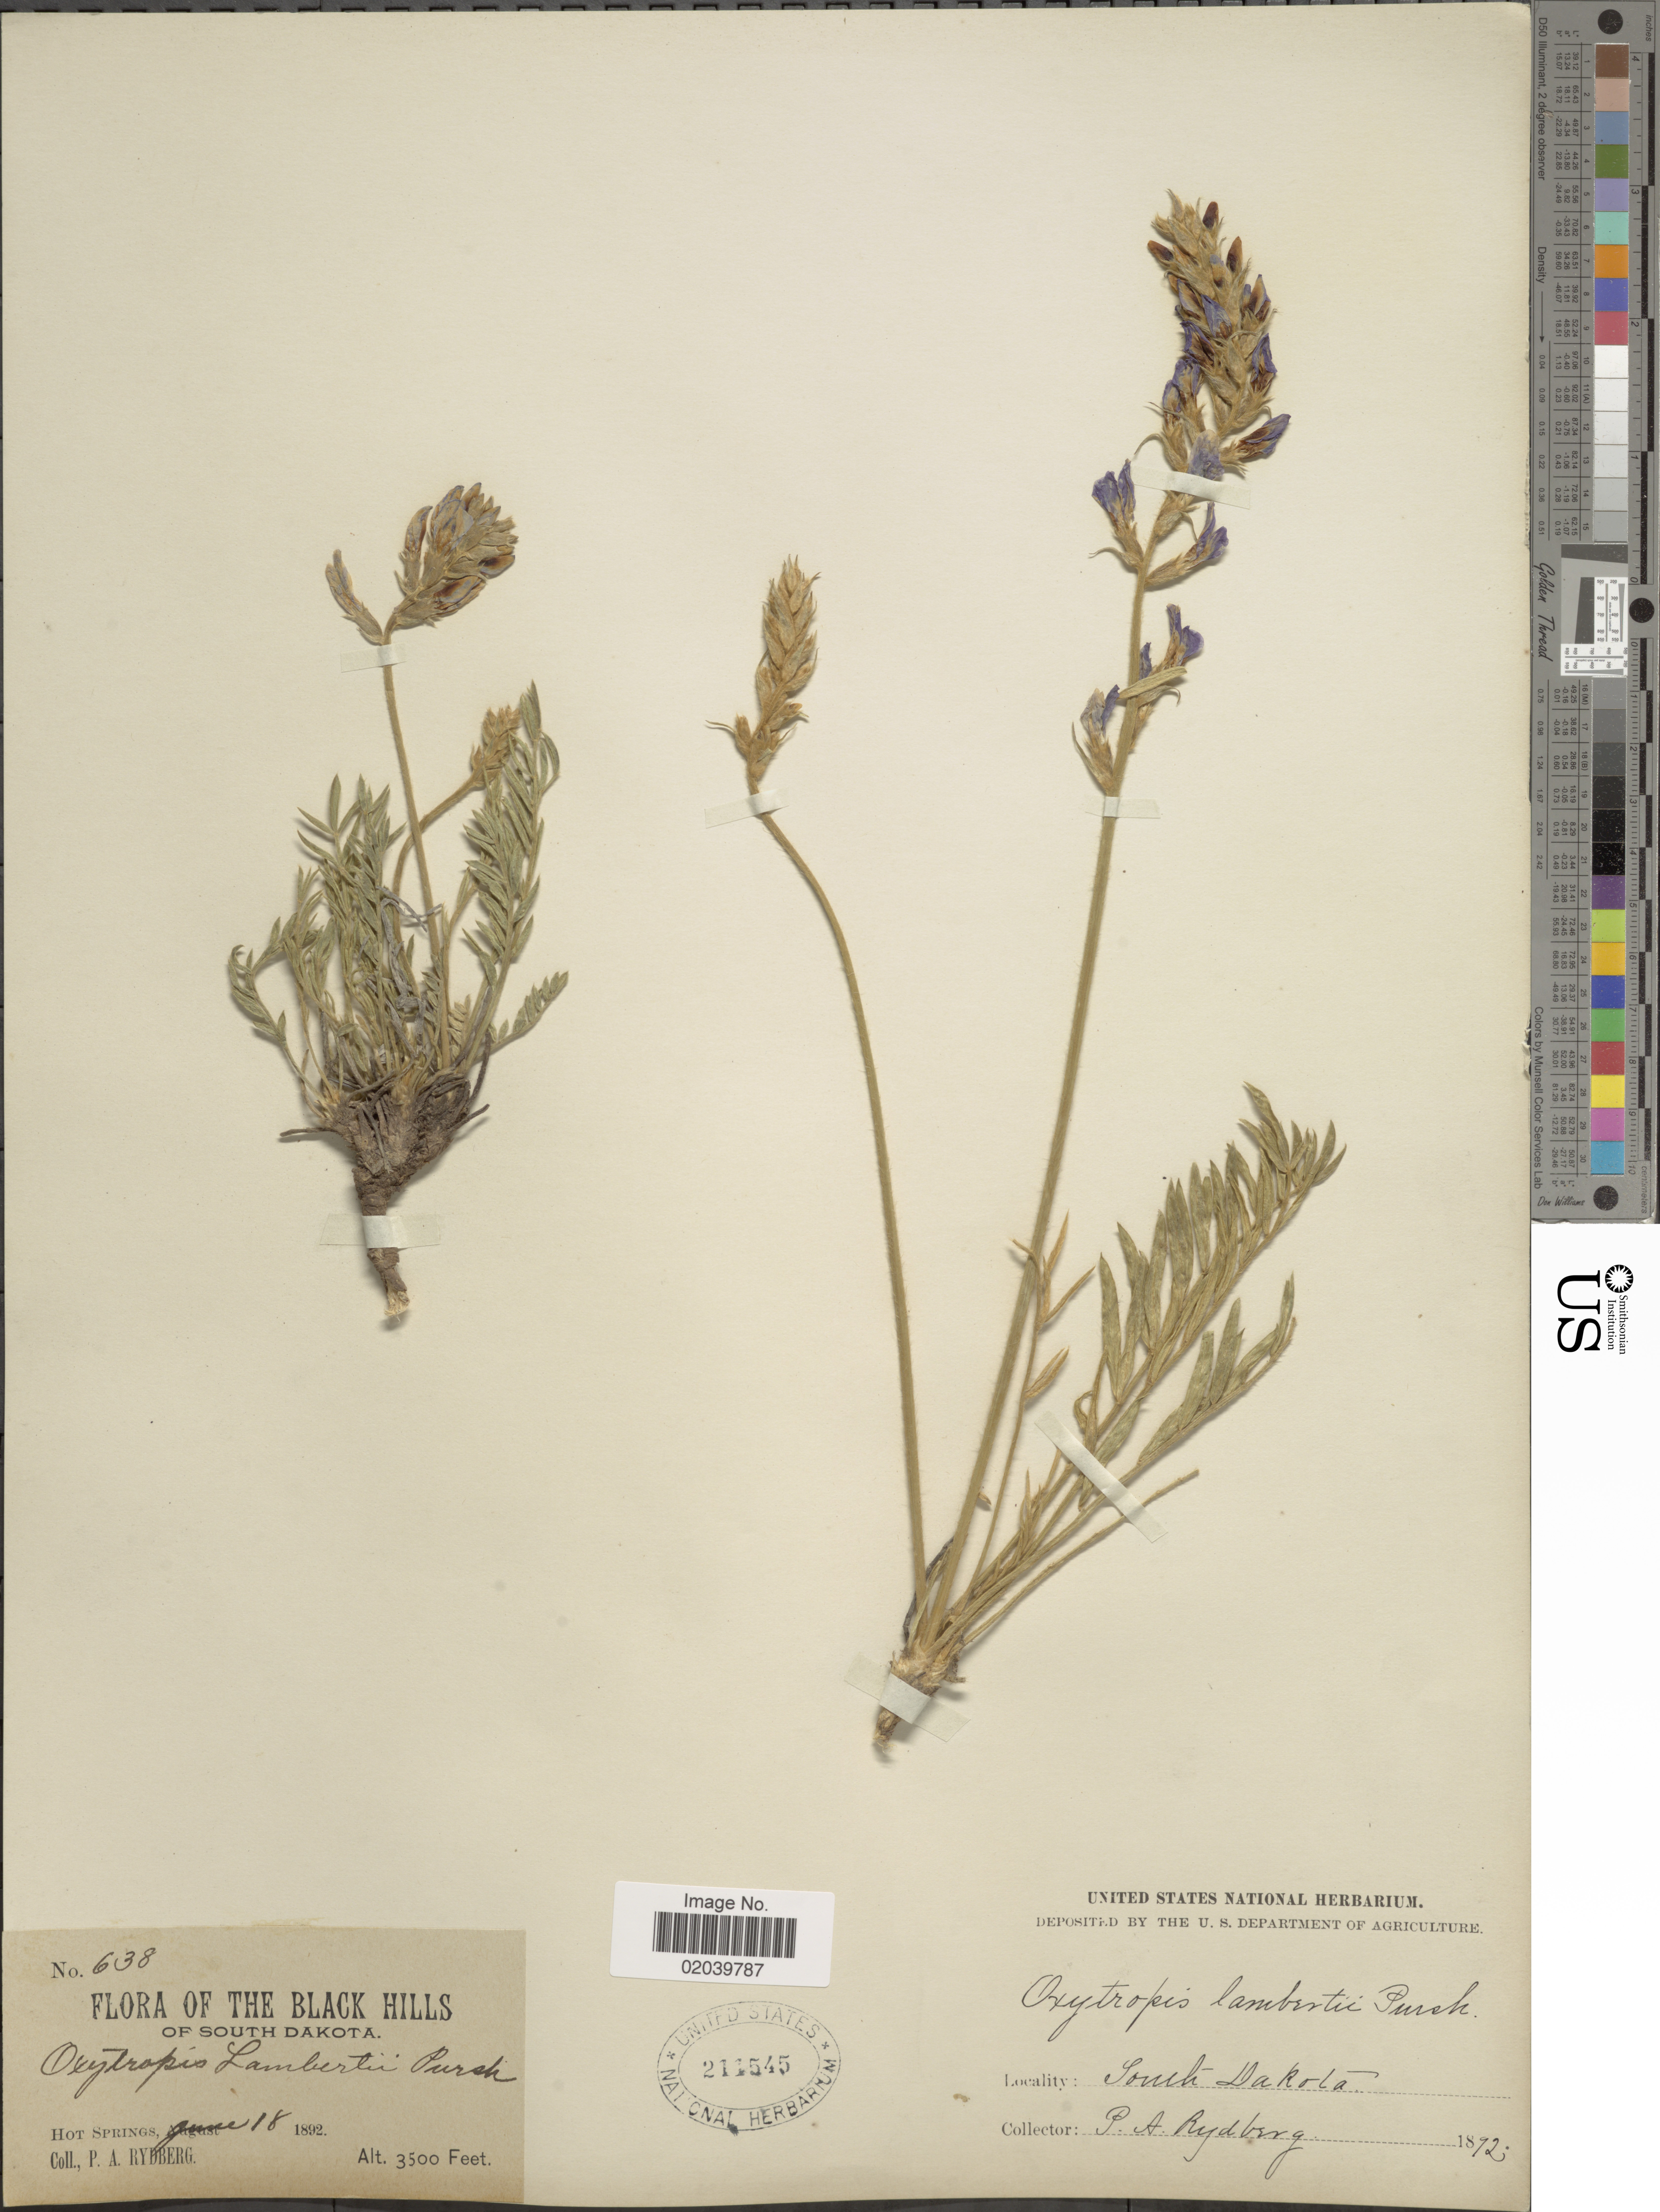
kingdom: Plantae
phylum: Tracheophyta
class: Magnoliopsida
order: Fabales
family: Fabaceae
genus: Oxytropis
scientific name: Oxytropis lambertii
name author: Pursh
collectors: P. A. Rydberg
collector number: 638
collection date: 1892-06-18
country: United States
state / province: South Dakota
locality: Black Hills of South Dakota. Hot Springs.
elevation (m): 1067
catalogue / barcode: US 211545